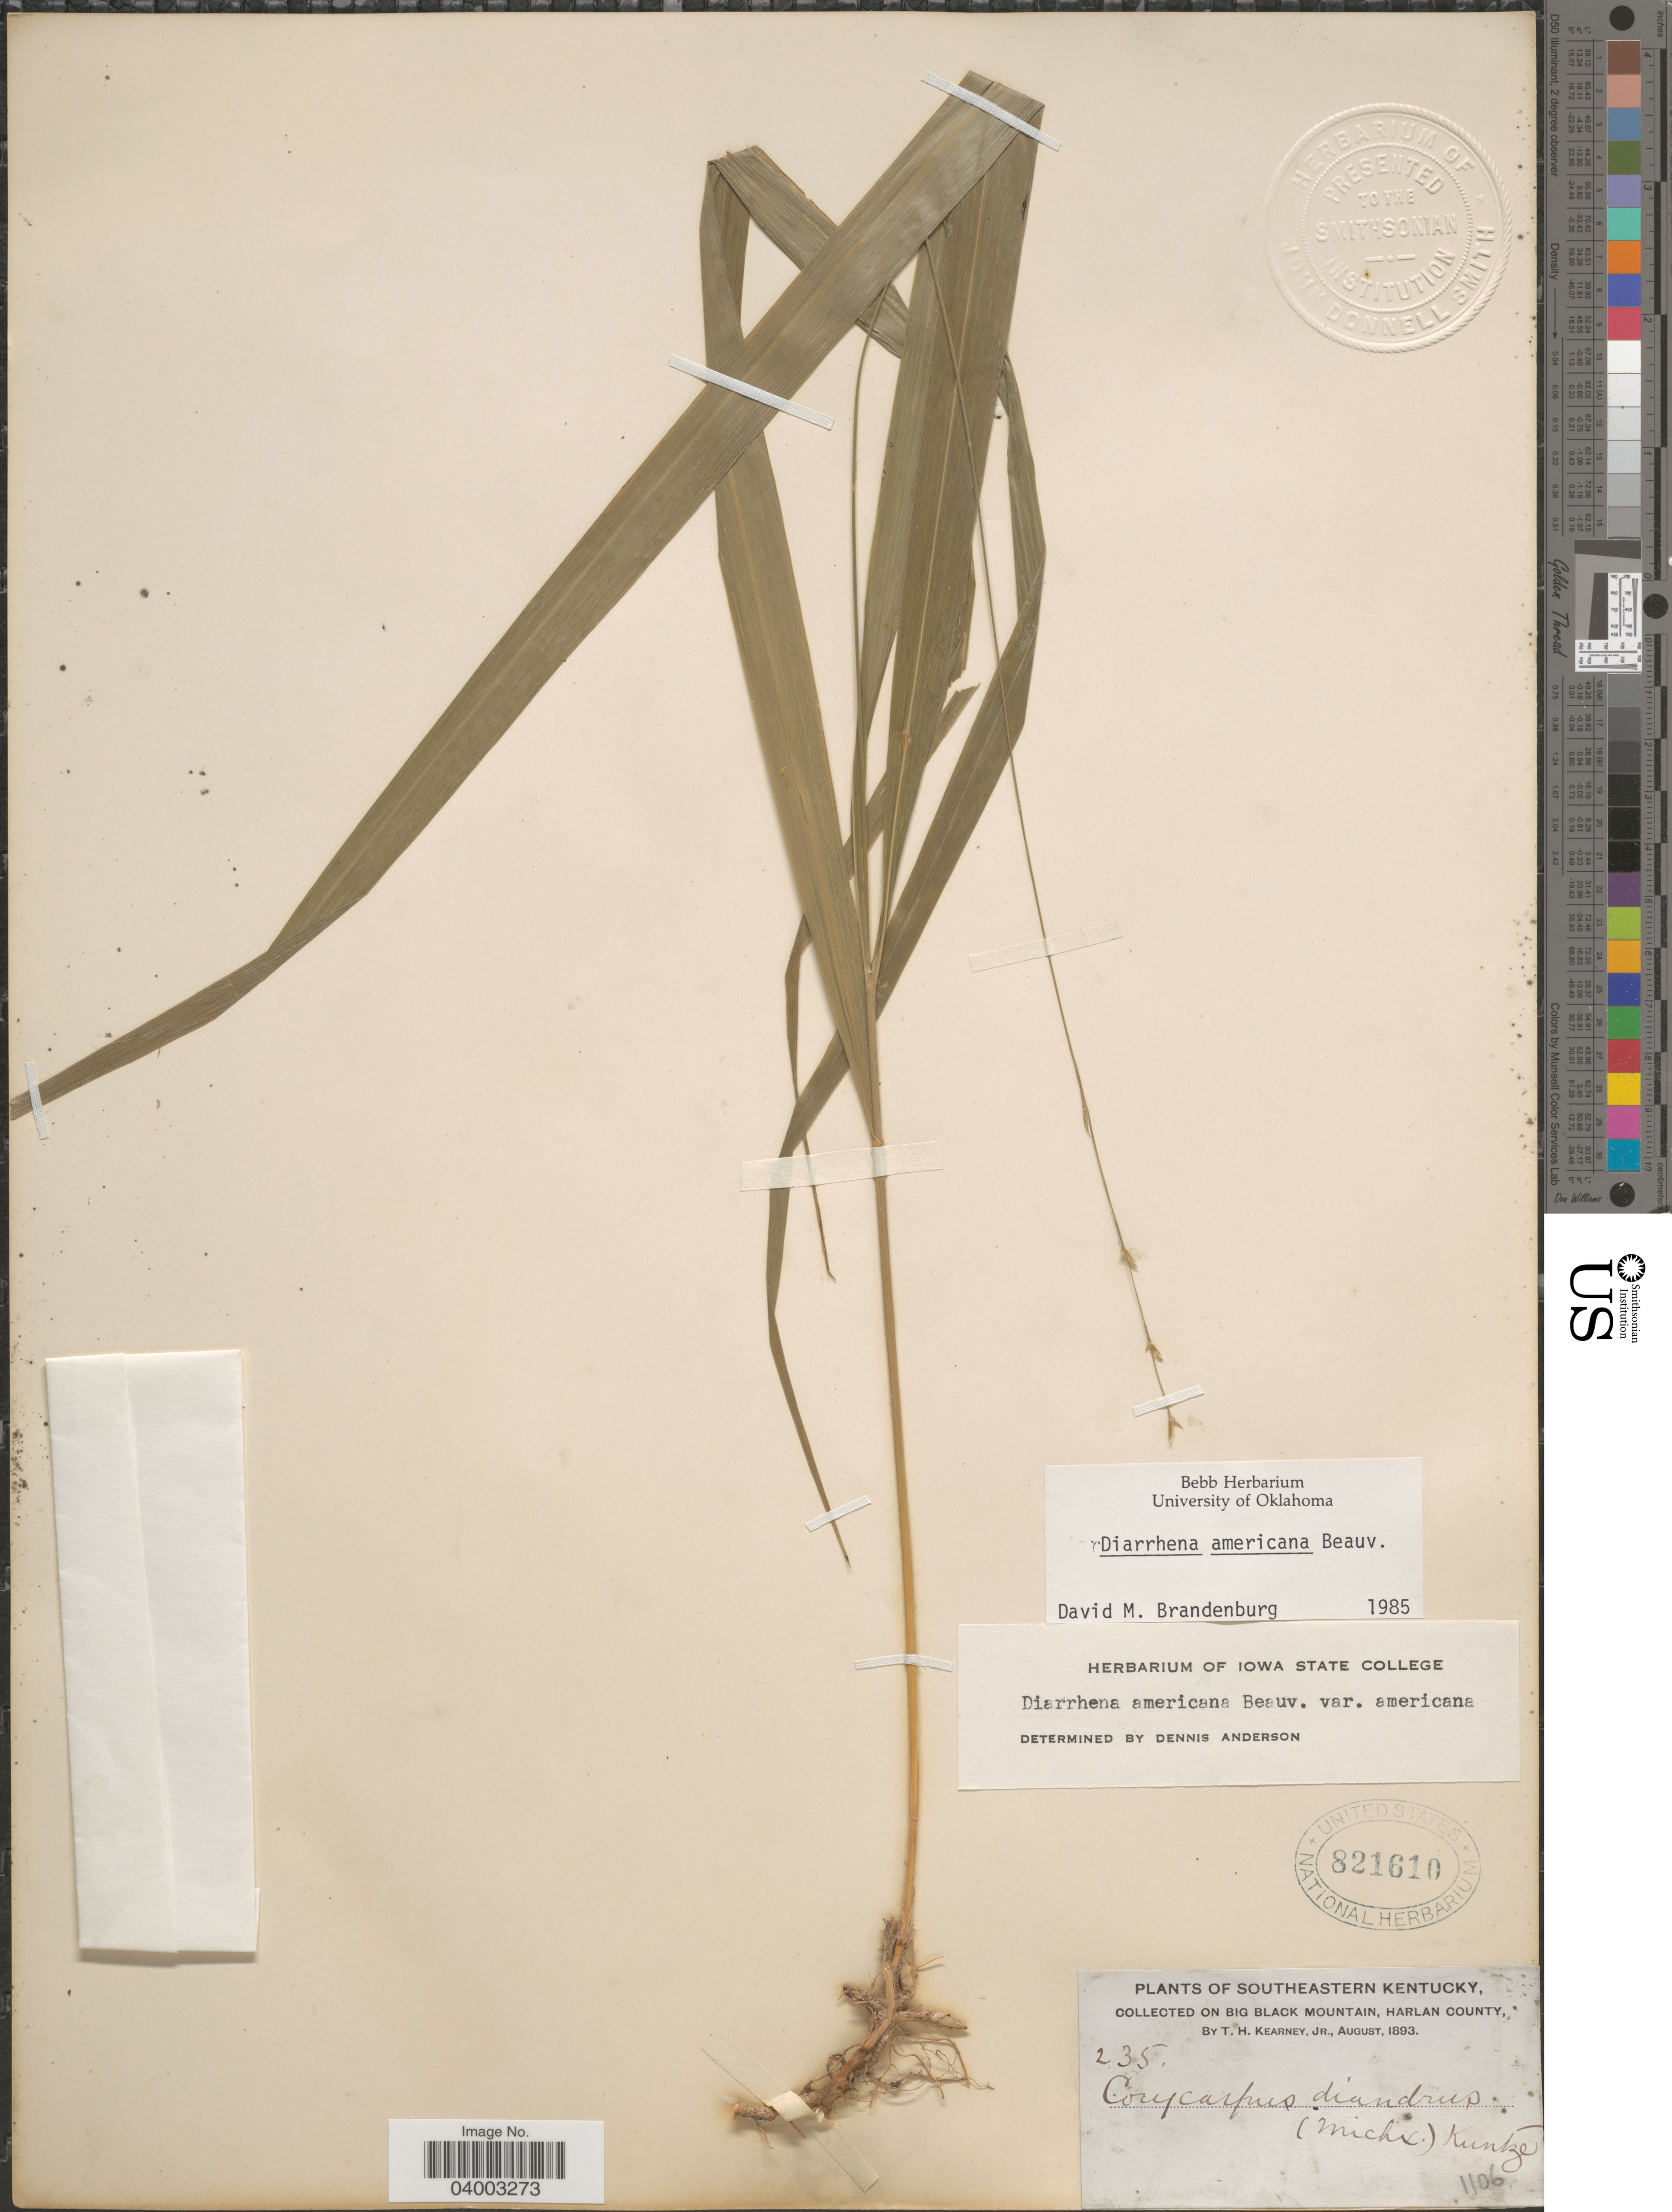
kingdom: Plantae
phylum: Tracheophyta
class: Liliopsida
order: Poales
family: Poaceae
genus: Diarrhena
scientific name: Diarrhena americana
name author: P. Beauv.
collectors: T. H. Kearney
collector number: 235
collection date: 1893-08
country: United States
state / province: Kentucky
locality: Southeastern Kentucky, on Big Black Mountain, Harlan County.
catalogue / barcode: US 821610